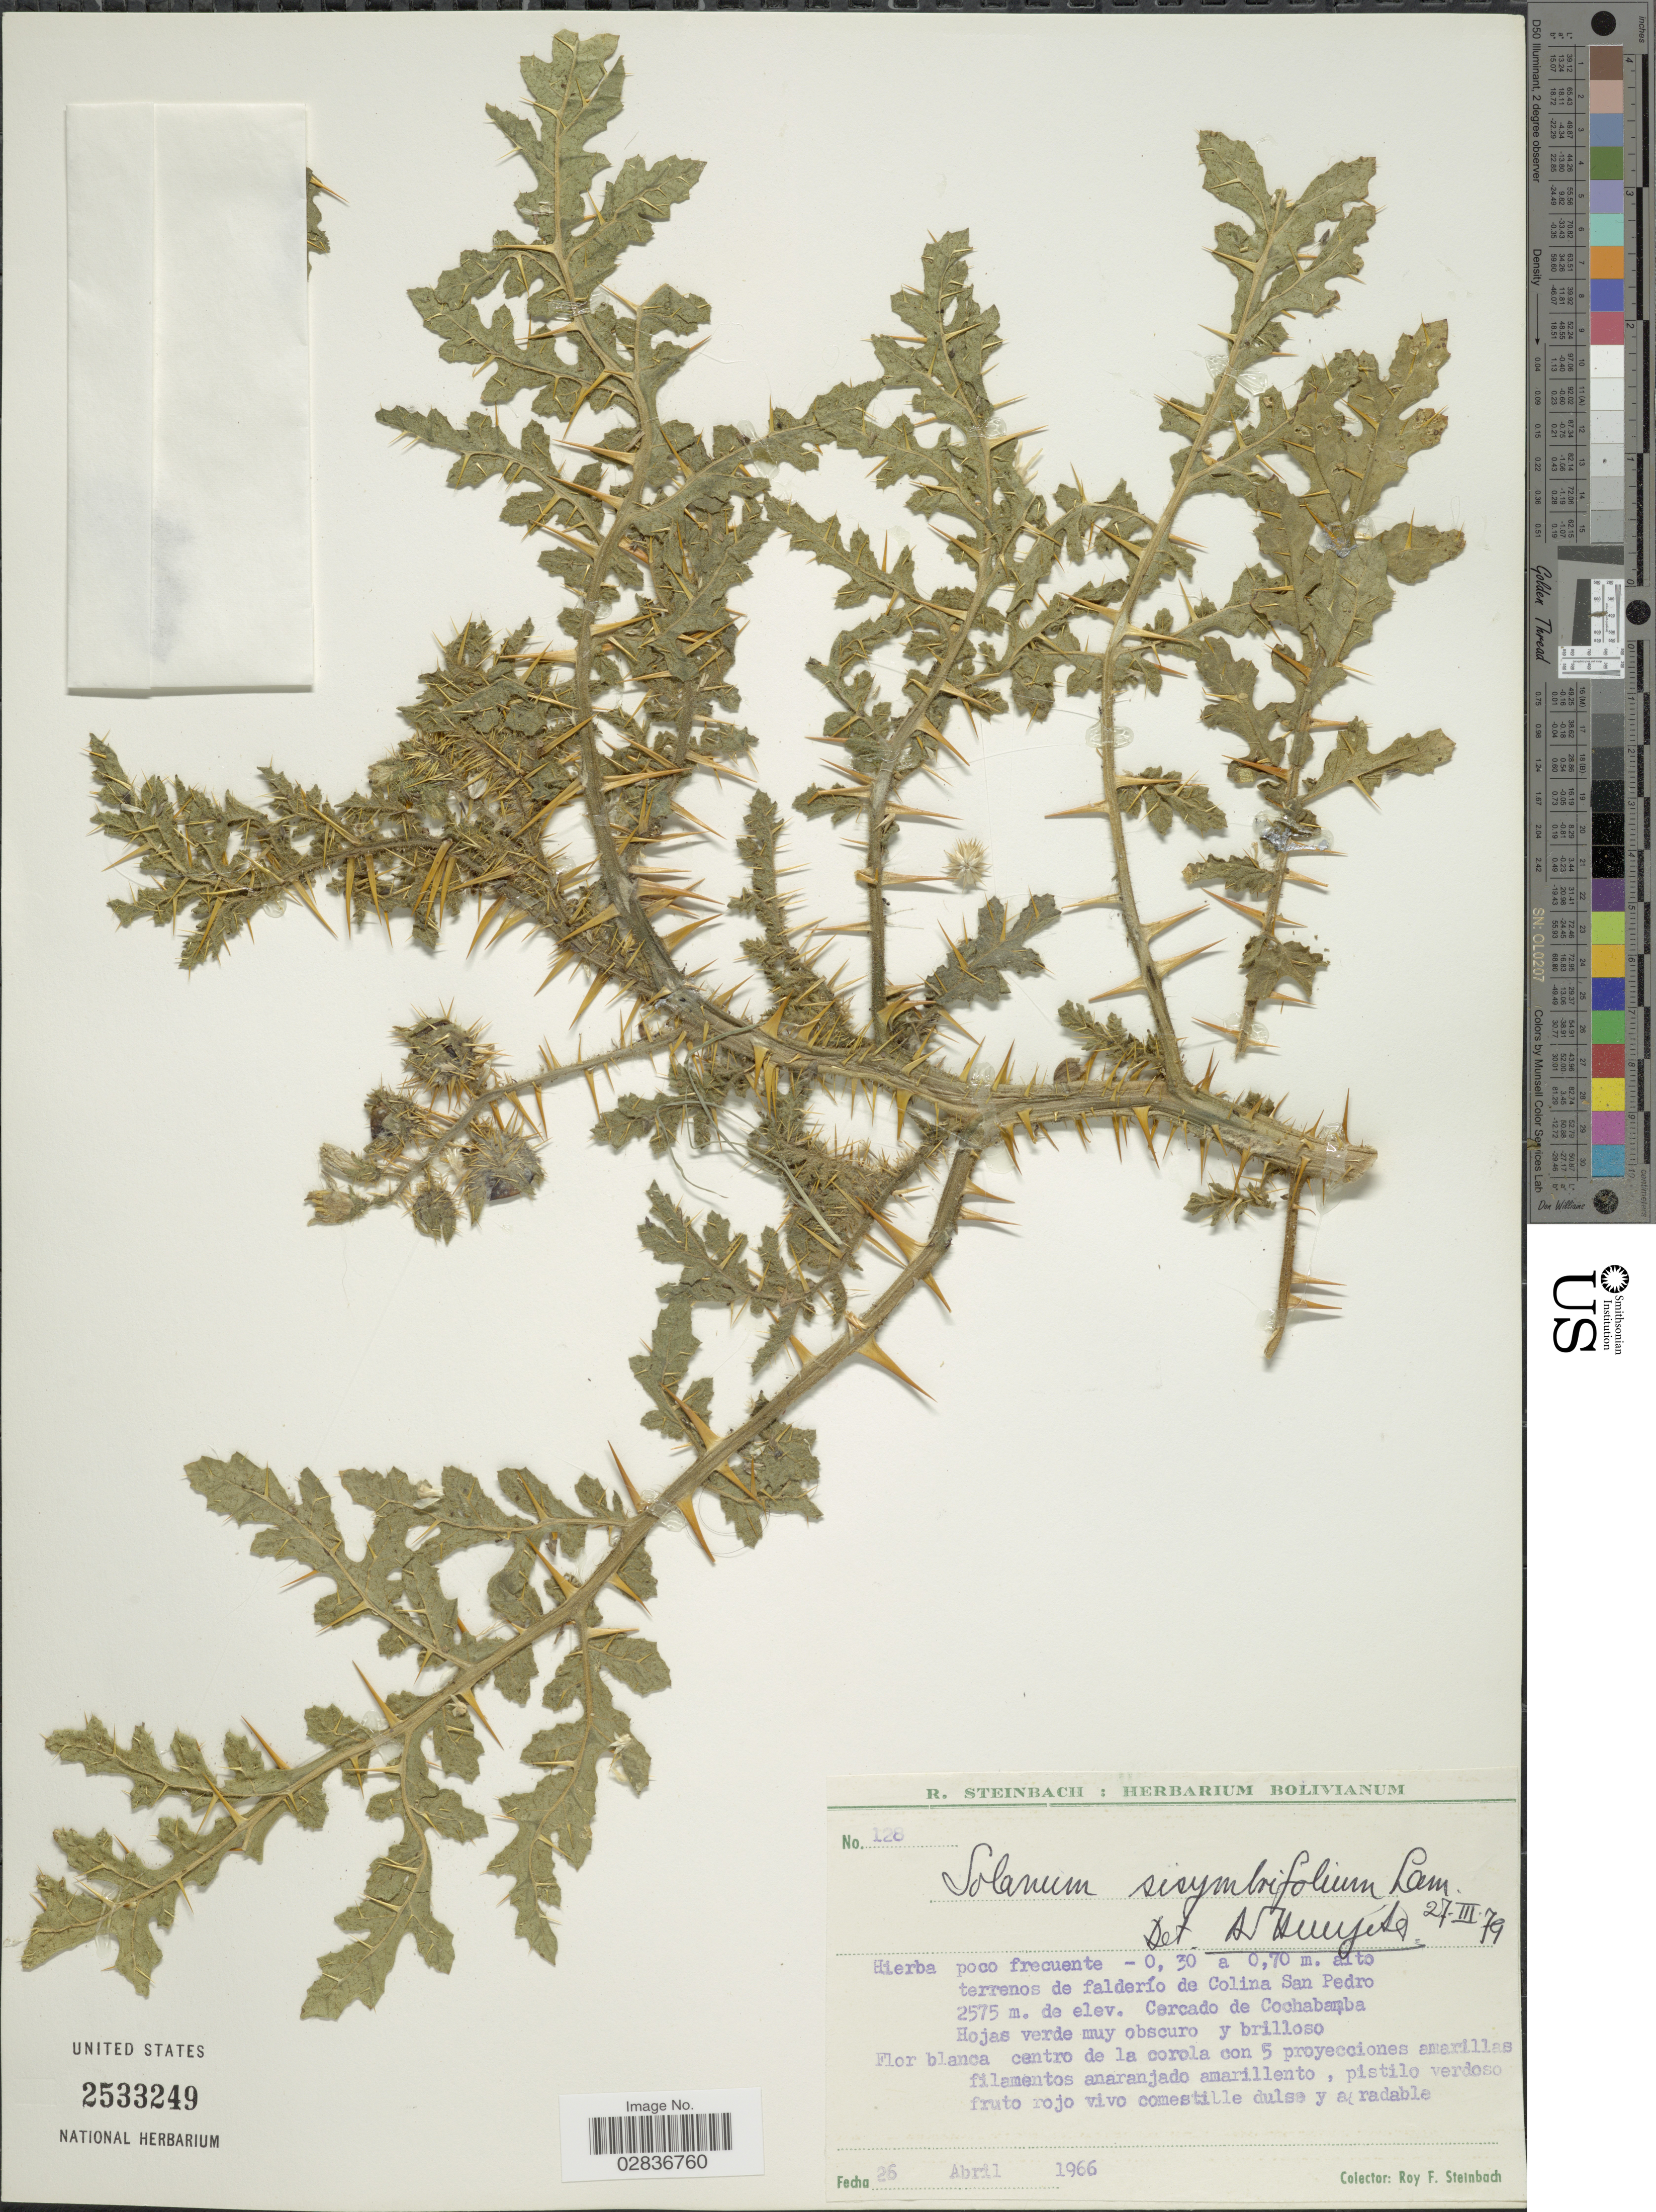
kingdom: Plantae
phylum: Tracheophyta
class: Magnoliopsida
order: Solanales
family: Solanaceae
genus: Solanum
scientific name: Solanum sisymbriifolium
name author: Lam.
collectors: R. F. Steinbach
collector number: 128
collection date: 1966-04-26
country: Bolivia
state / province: Cochabamba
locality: Terrenos de falderío de Colina San Pedro. Cercado de Cochabamba.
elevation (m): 2575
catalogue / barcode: US 2533249